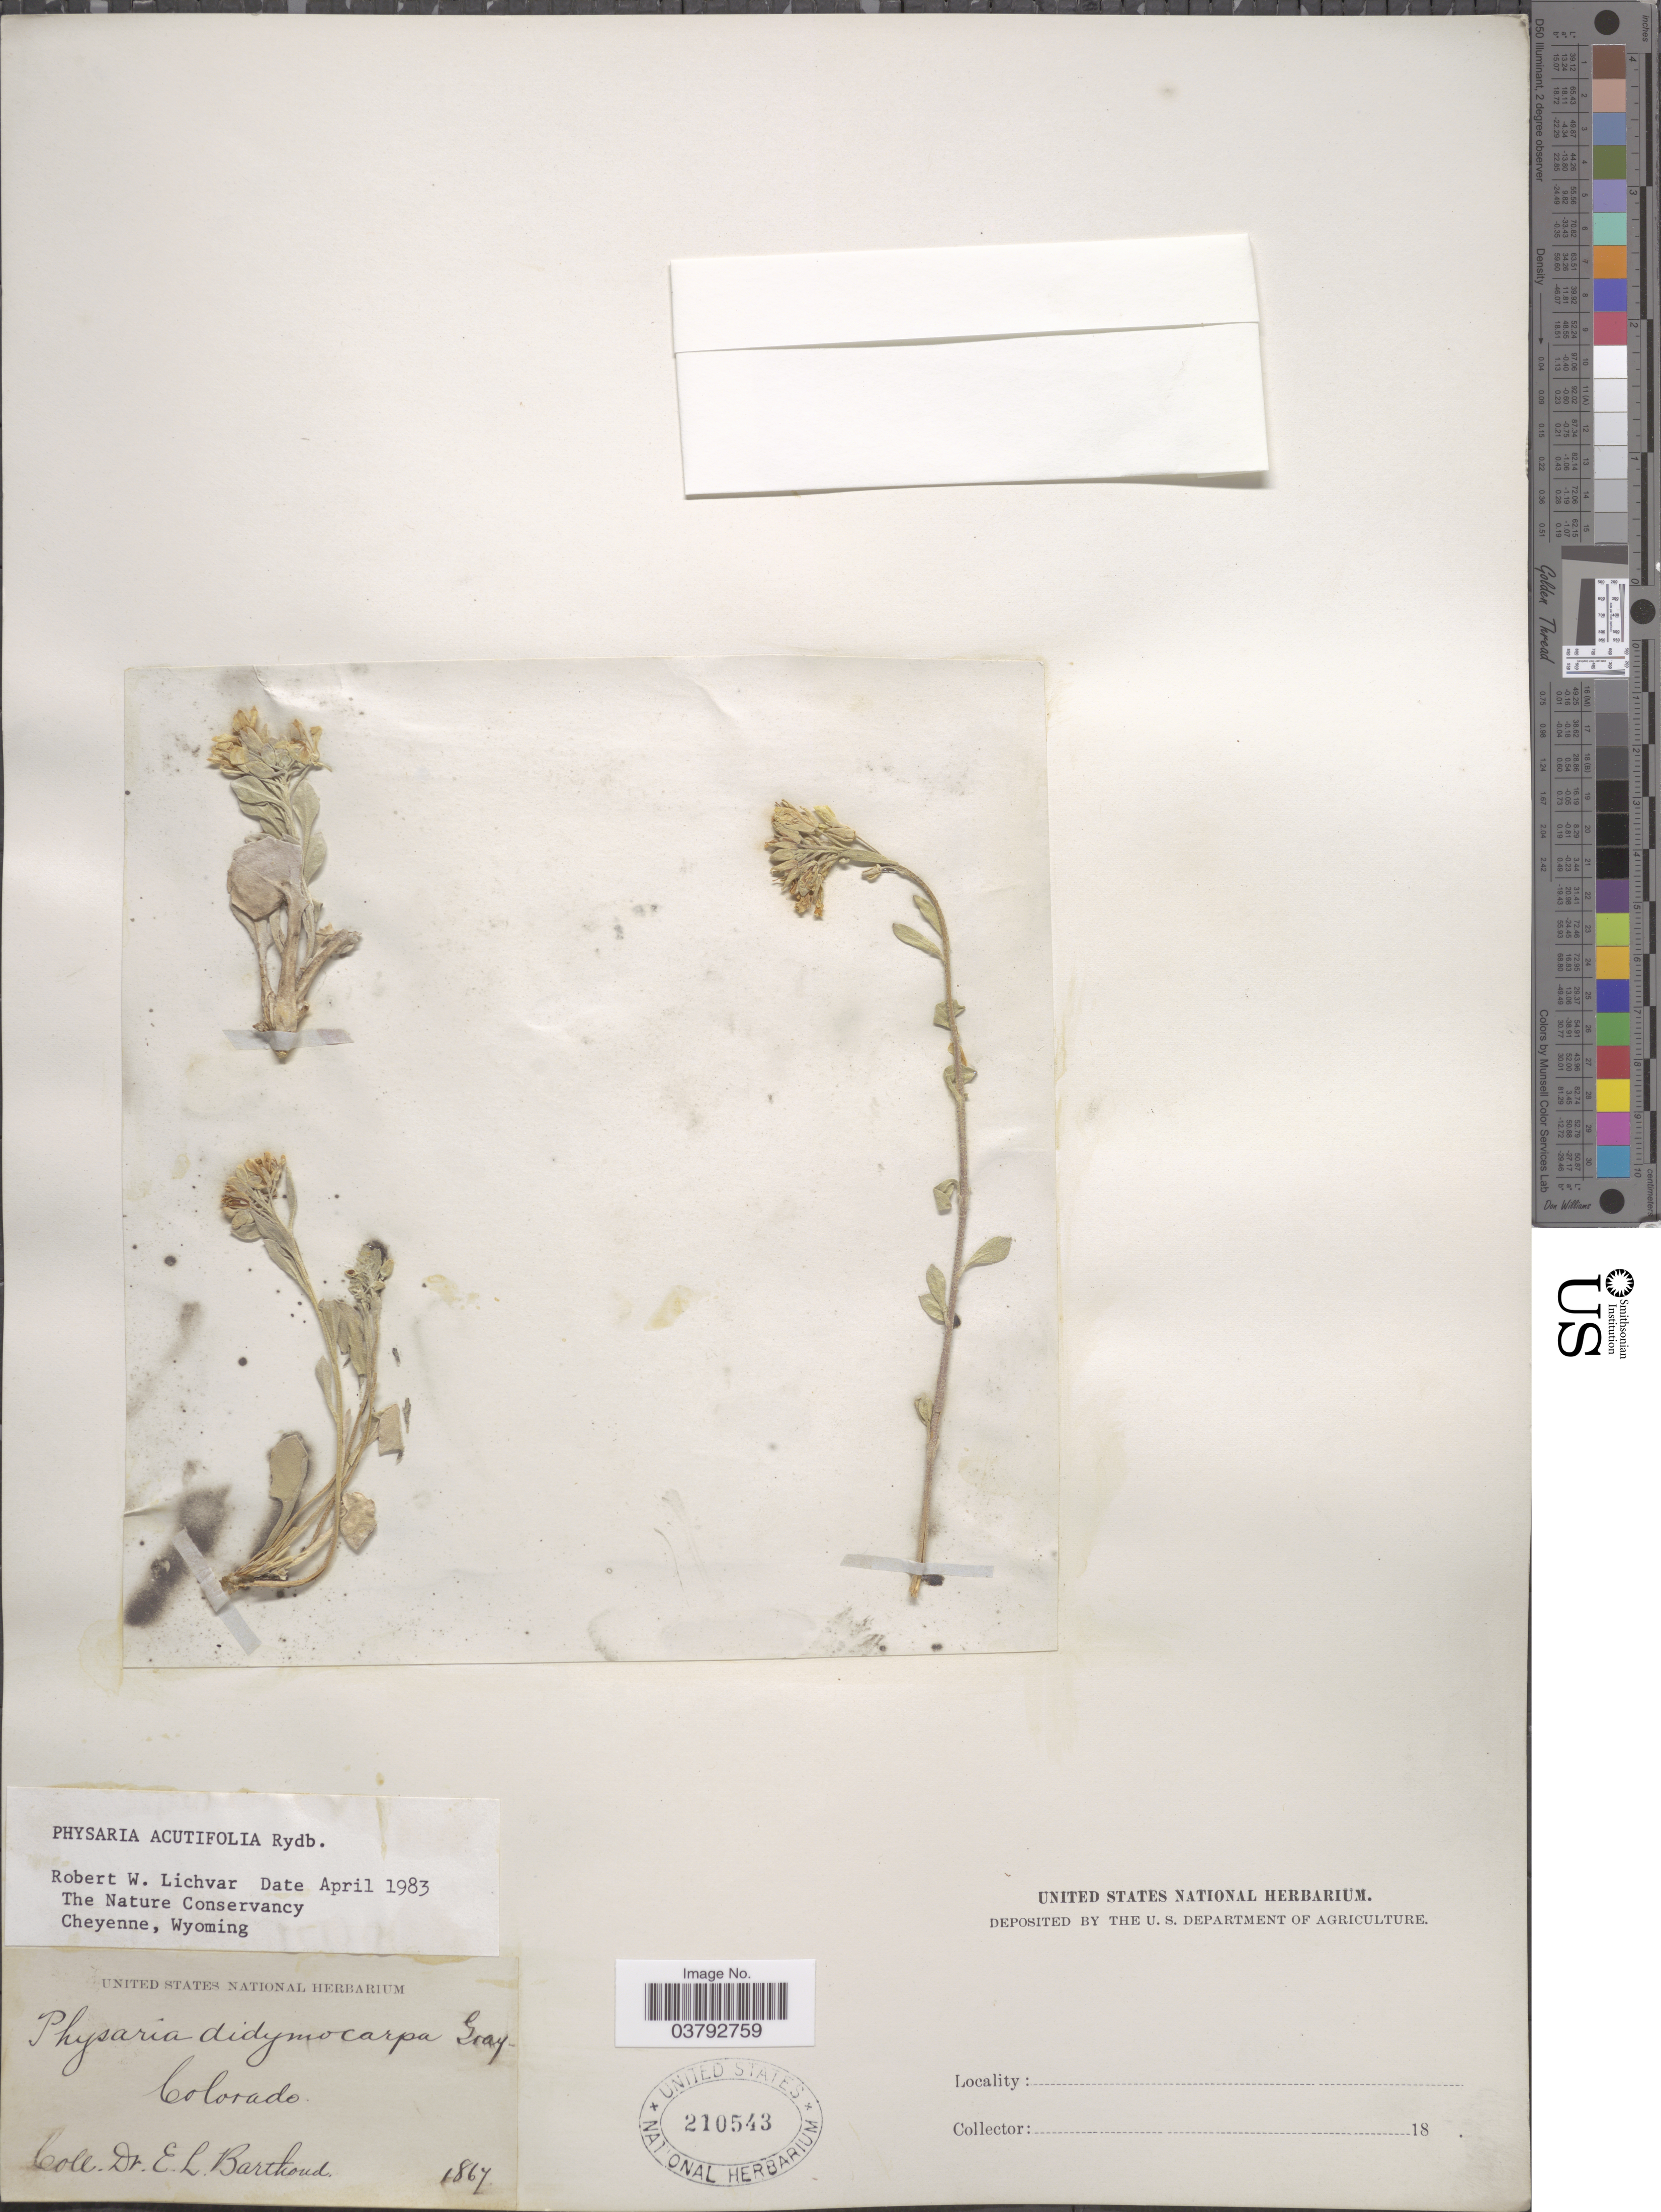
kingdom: Plantae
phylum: Tracheophyta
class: Magnoliopsida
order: Brassicales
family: Brassicaceae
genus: Physaria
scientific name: Physaria acutifolia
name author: Rydb.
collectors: E. Barthoud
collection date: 1867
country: United States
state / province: Colorado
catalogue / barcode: US 210543